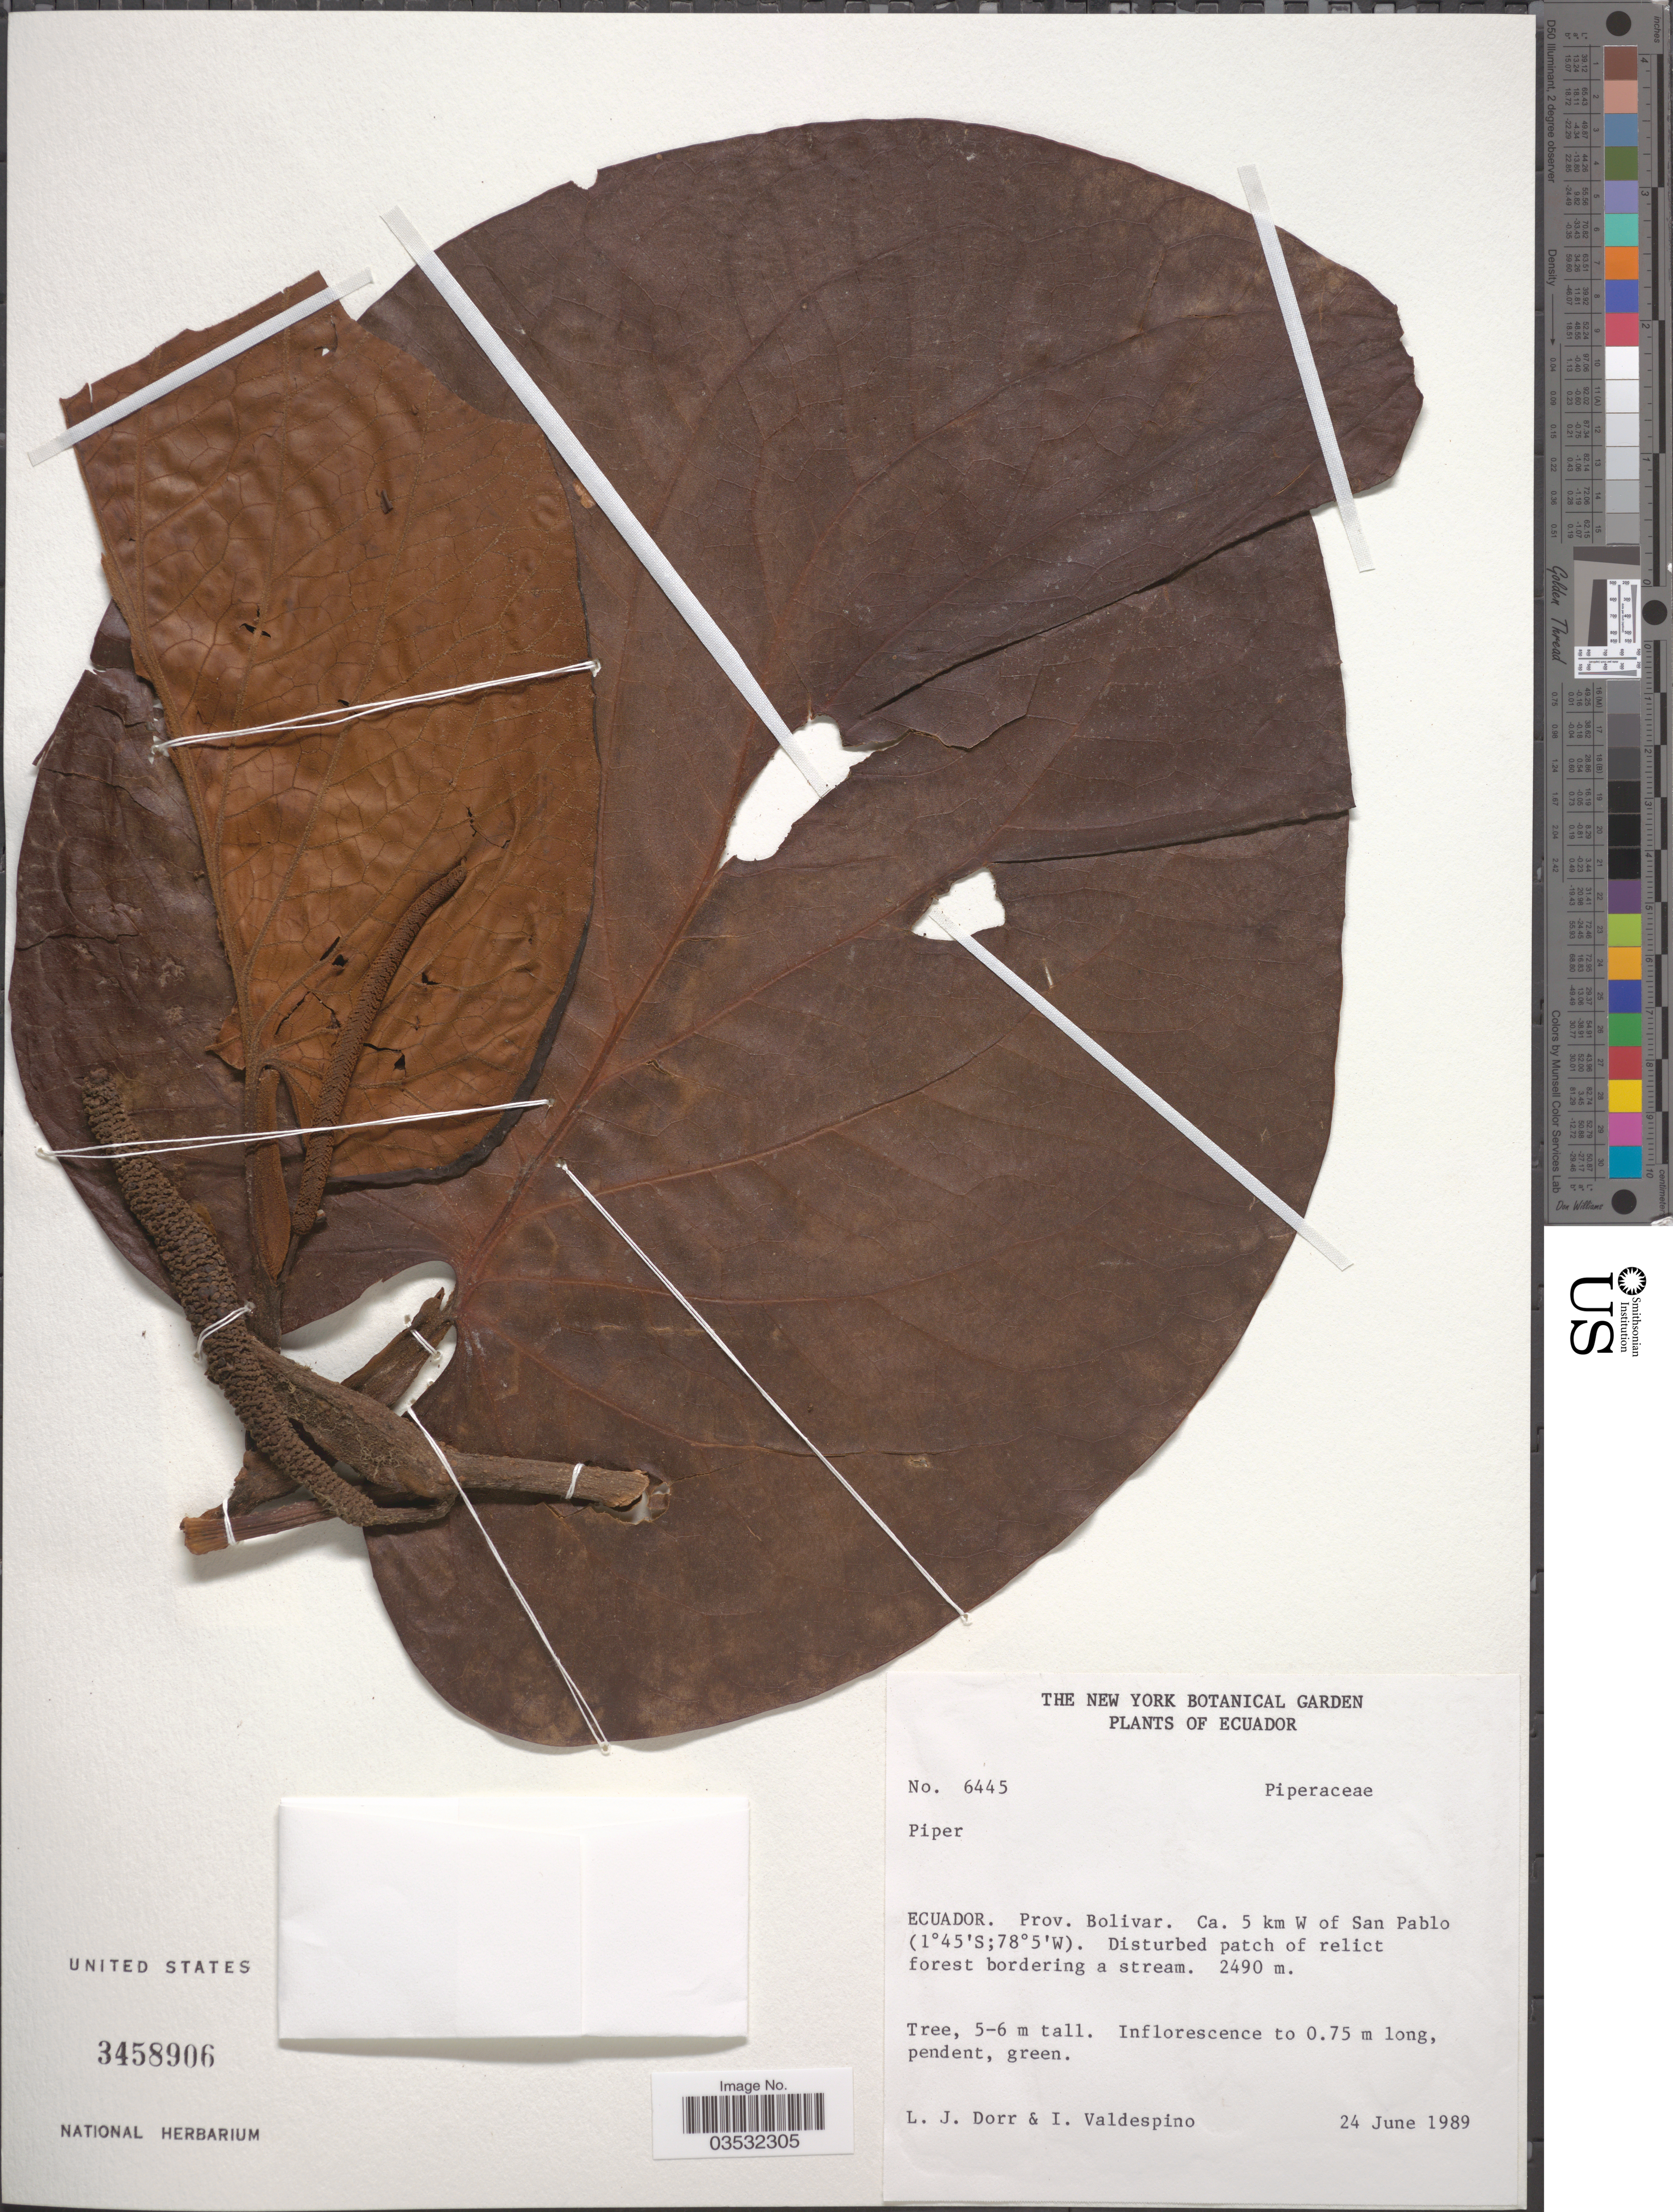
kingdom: Plantae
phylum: Tracheophyta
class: Magnoliopsida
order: Piperales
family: Piperaceae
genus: Piper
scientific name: Piper sp.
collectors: L. J. Dorr & I. Valdespino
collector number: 6445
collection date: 1989-06-24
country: Ecuador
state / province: Bolívar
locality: Ca. 5 km W of San Pablo.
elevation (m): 2490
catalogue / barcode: US 3458906